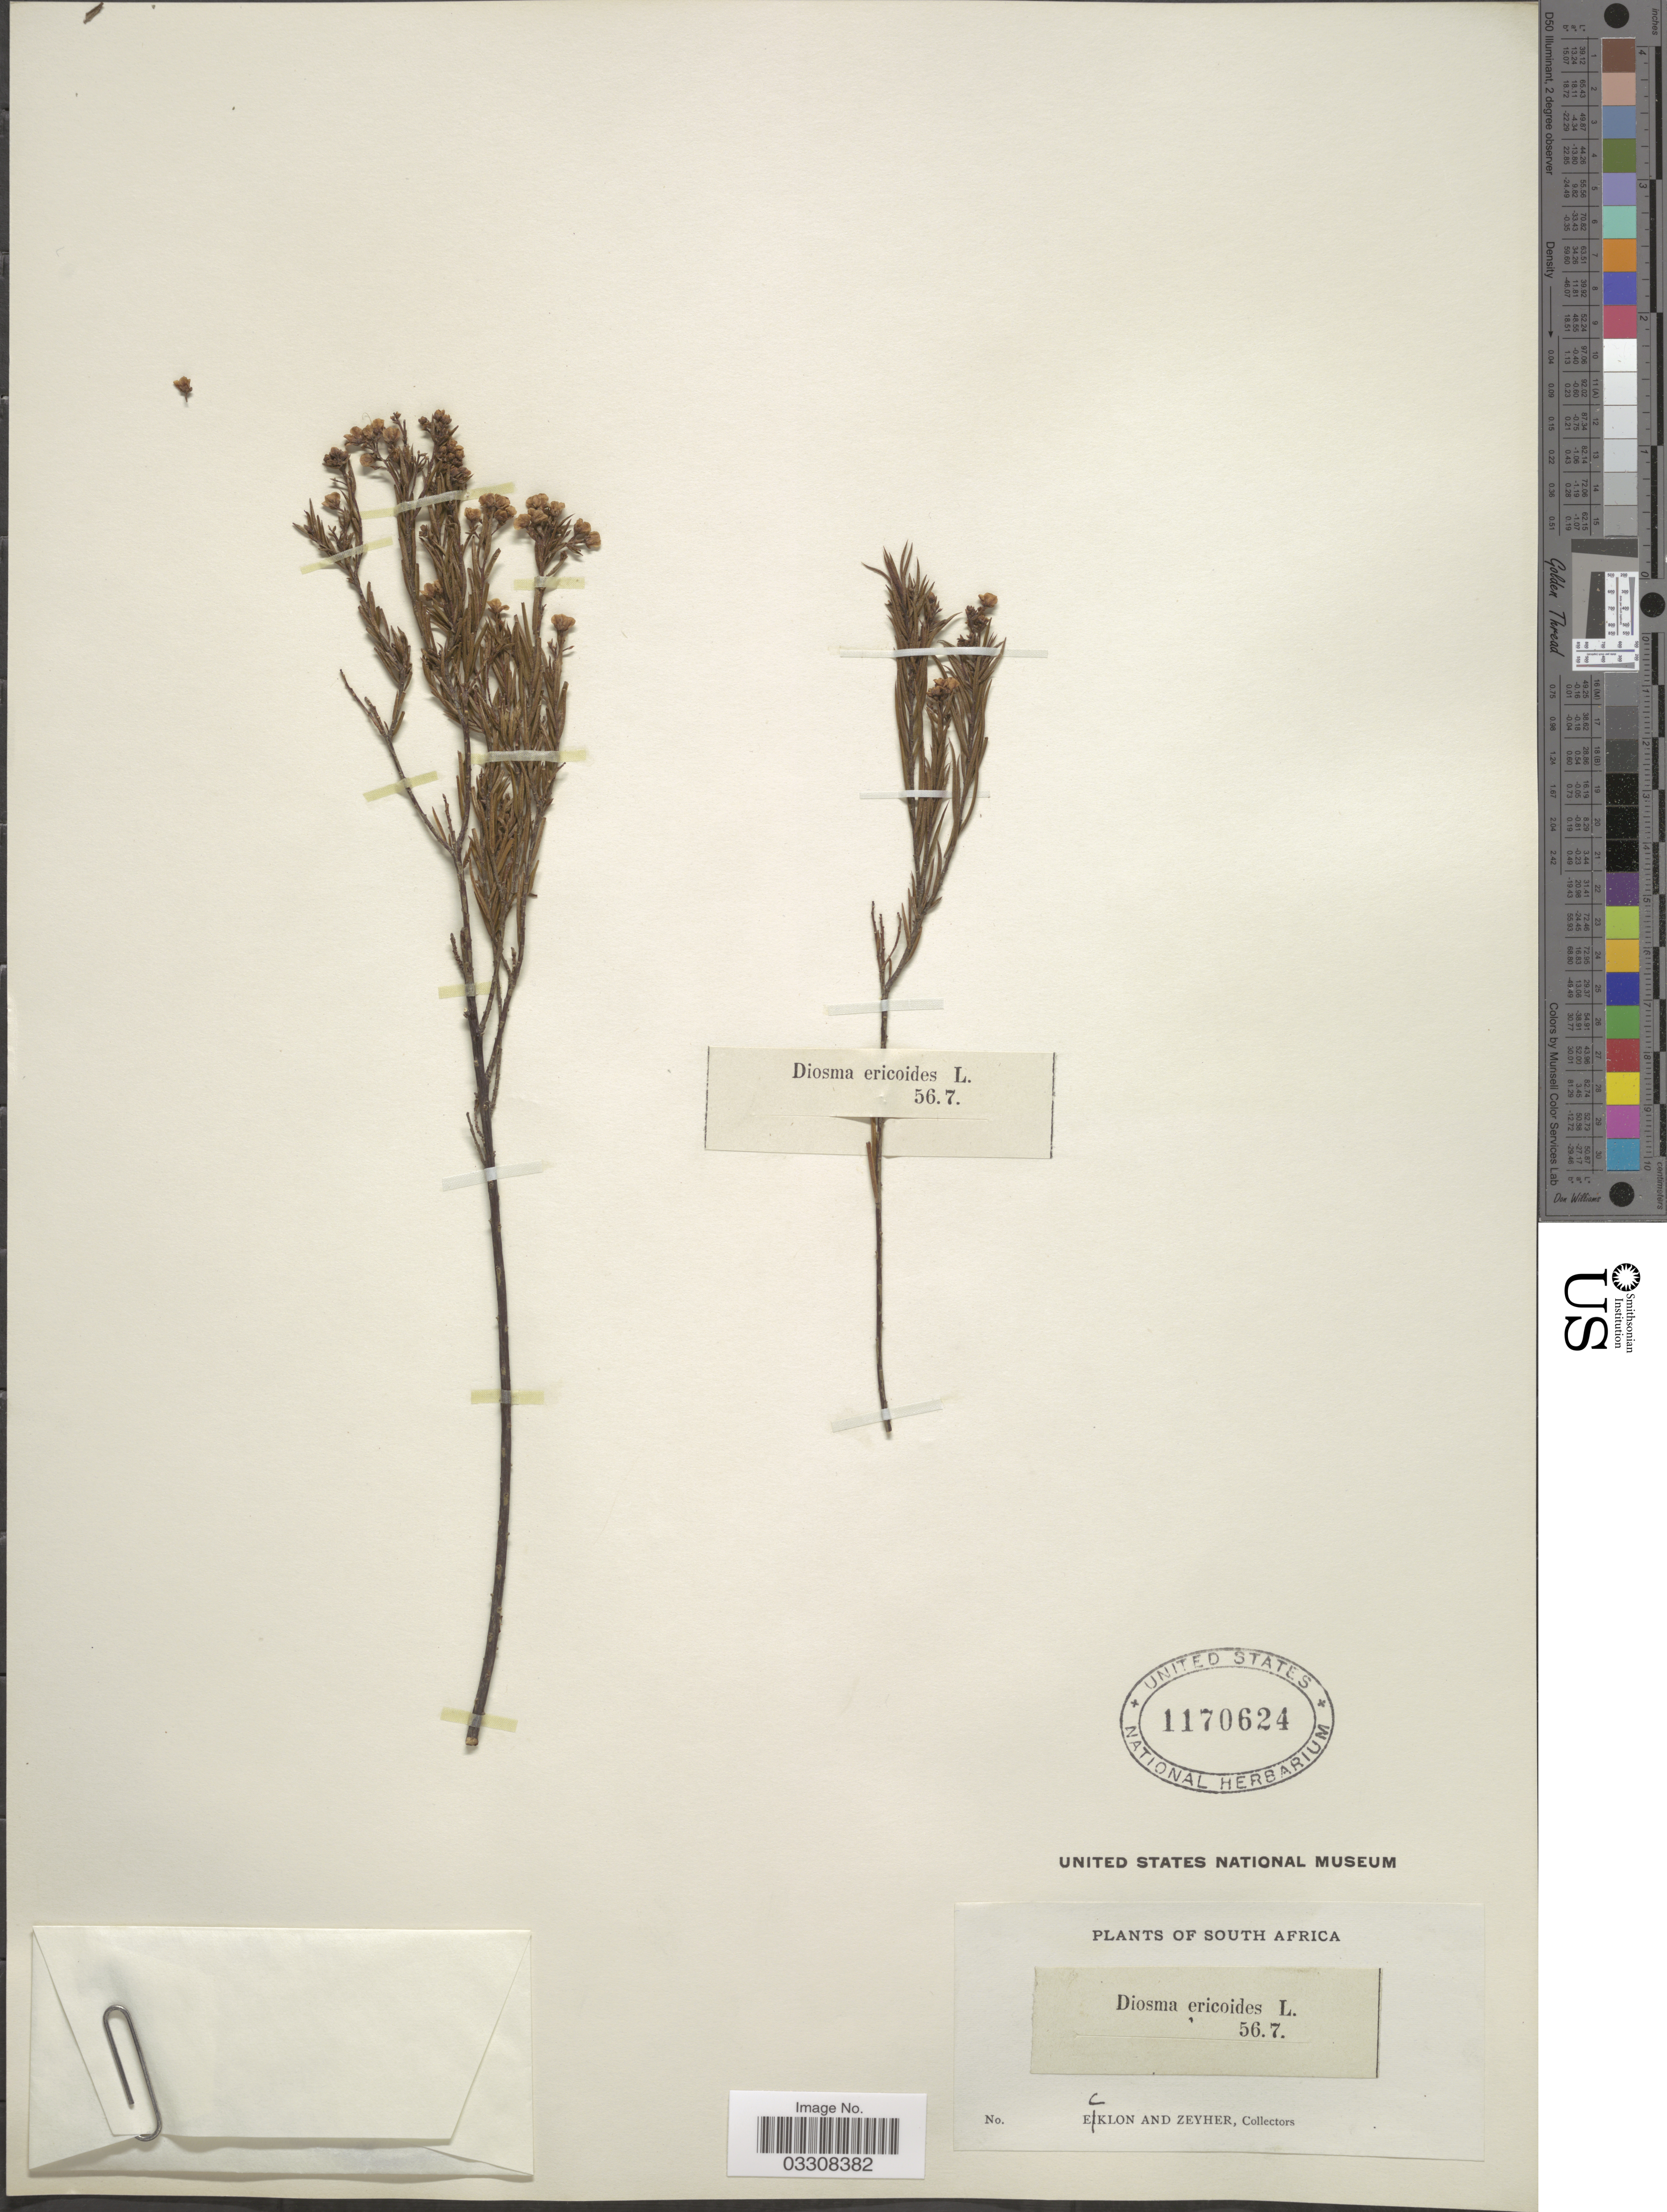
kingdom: Plantae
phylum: Tracheophyta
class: Magnoliopsida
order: Sapindales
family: Rutaceae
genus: Diosma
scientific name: Diosma ericoides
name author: L.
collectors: -. Ecklon & -. Zeyher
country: South Africa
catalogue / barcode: US 1170624